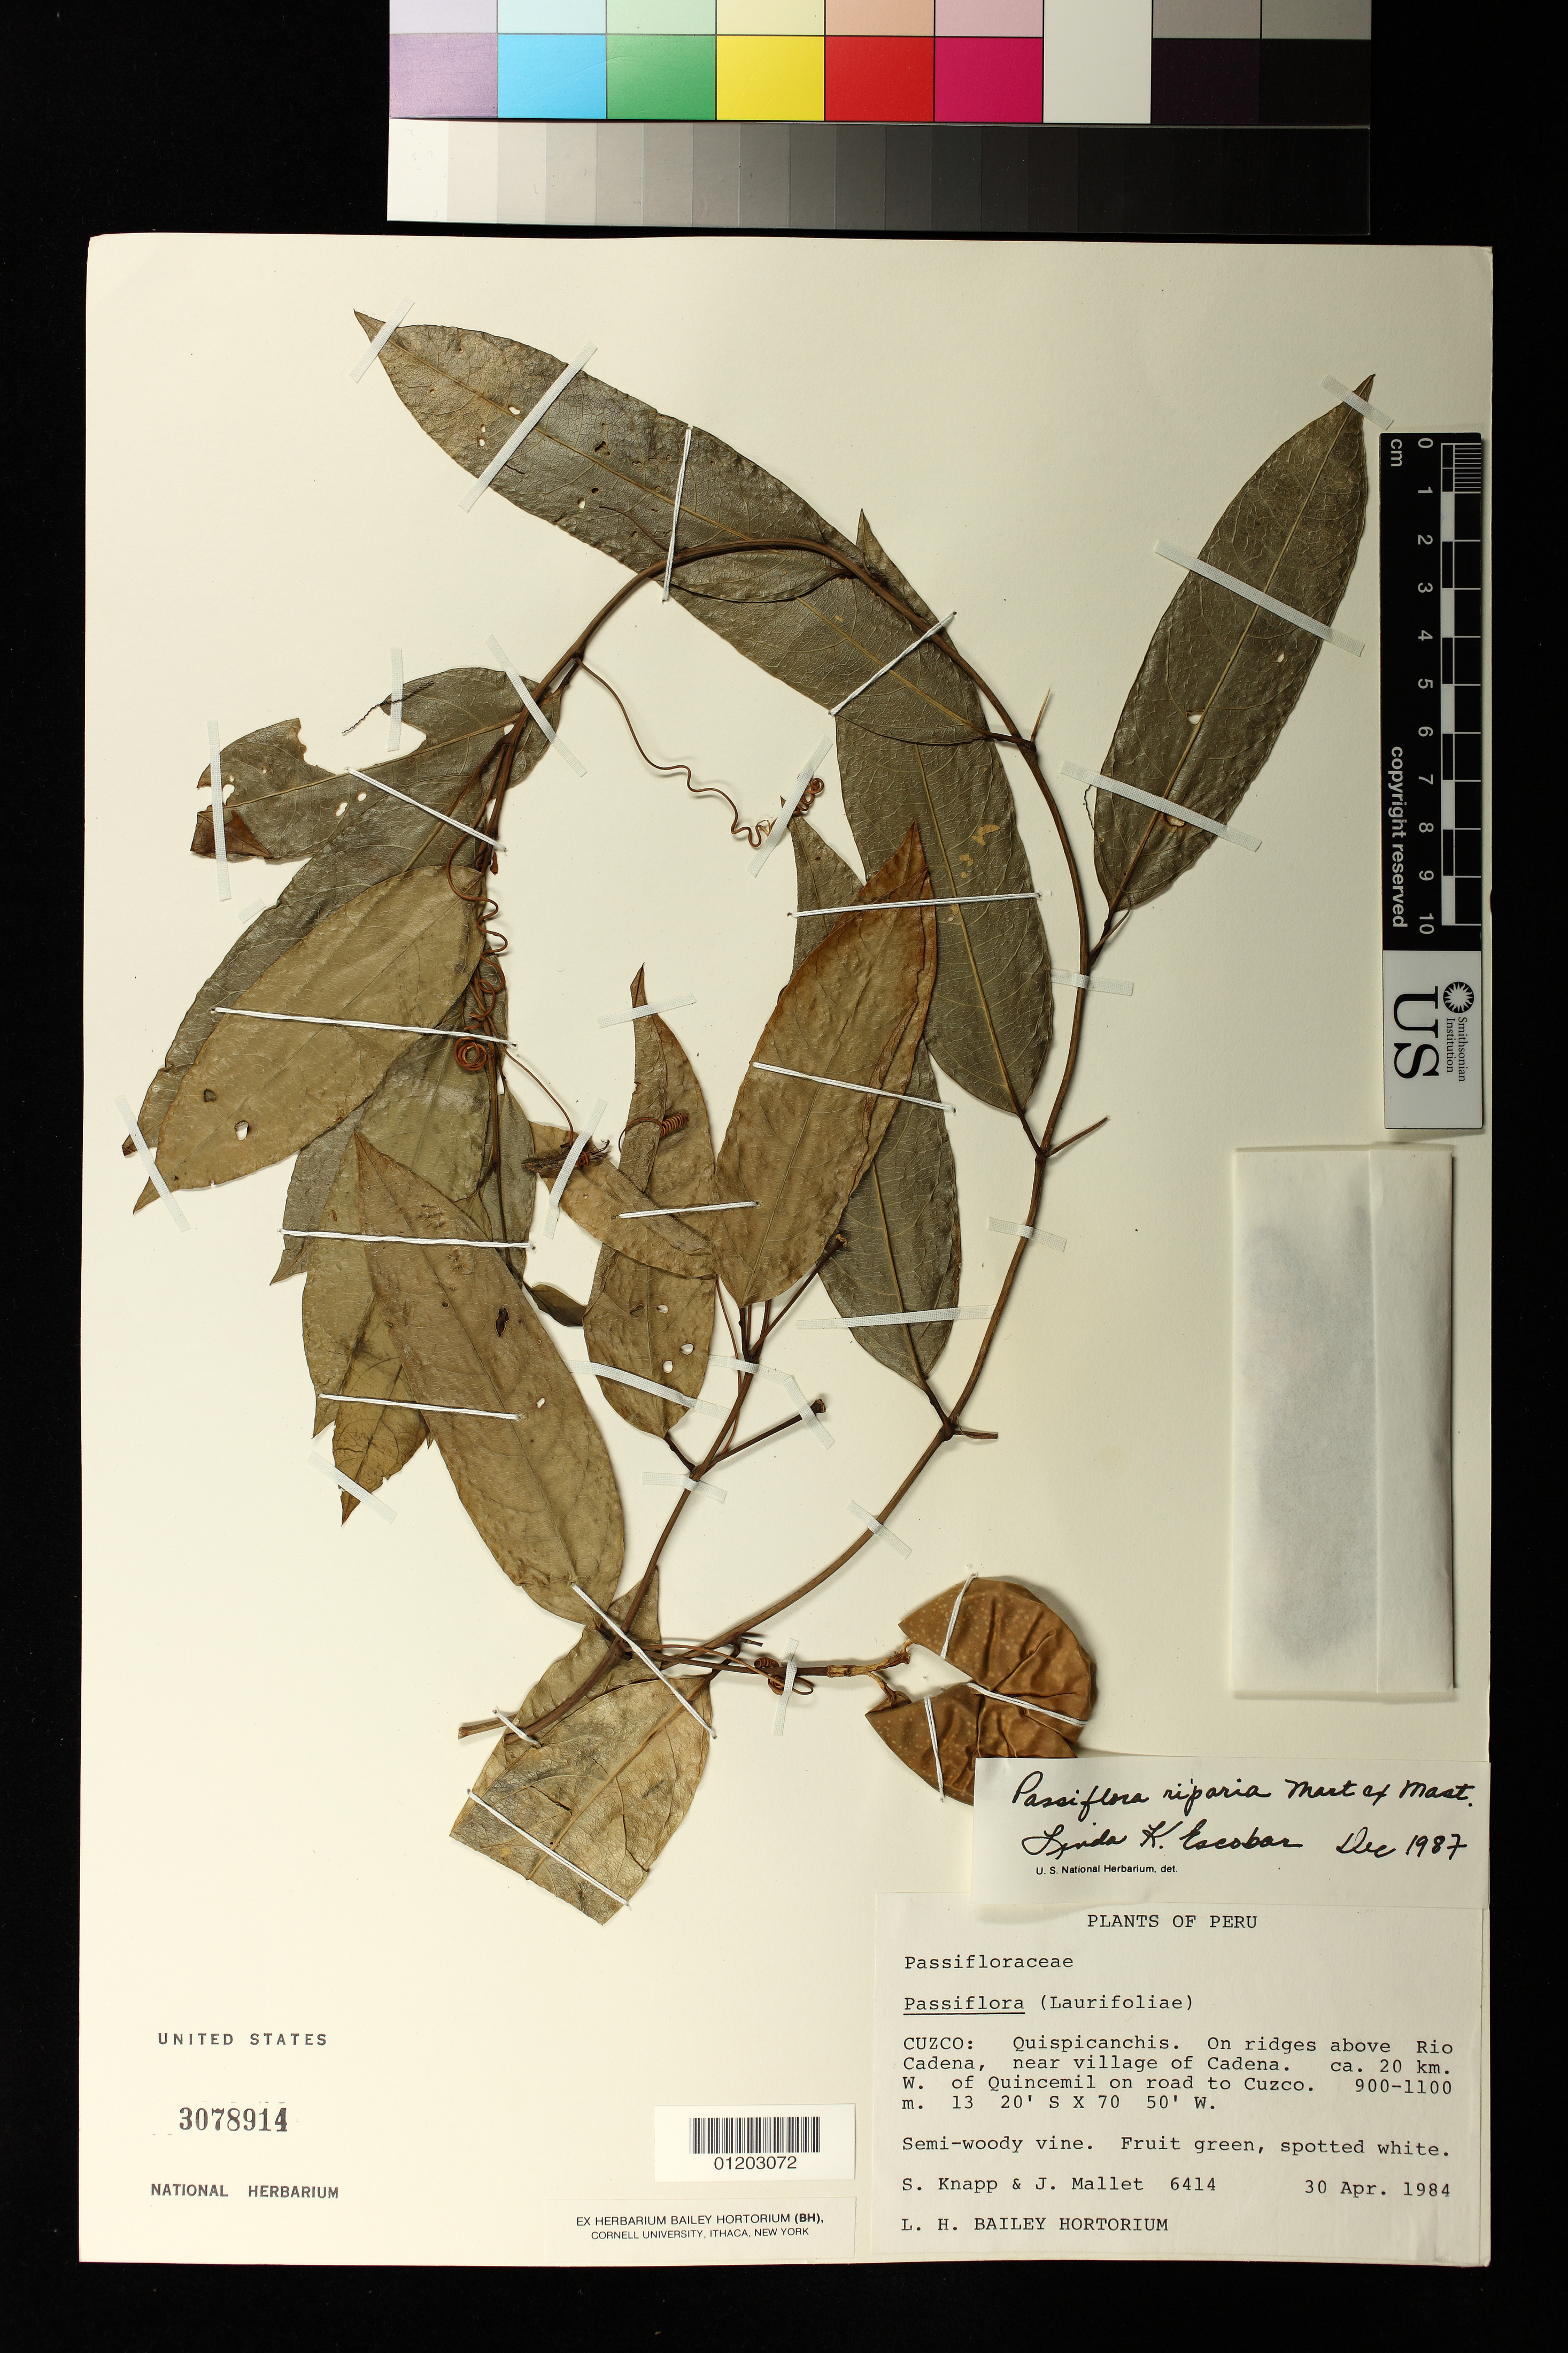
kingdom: Plantae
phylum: Tracheophyta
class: Magnoliopsida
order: Malpighiales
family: Passifloraceae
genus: Passiflora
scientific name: Passiflora riparia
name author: Mart. ex Mast.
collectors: S. Knapp & J. Mallet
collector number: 6414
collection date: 1984-04-30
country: Peru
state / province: Cusco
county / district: Quispicanchis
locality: On ridges above Rio Cadena, near village of Cadena. ca. 20 km. W. of Quincemil on road to Cuzco.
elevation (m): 900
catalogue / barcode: US 3078914